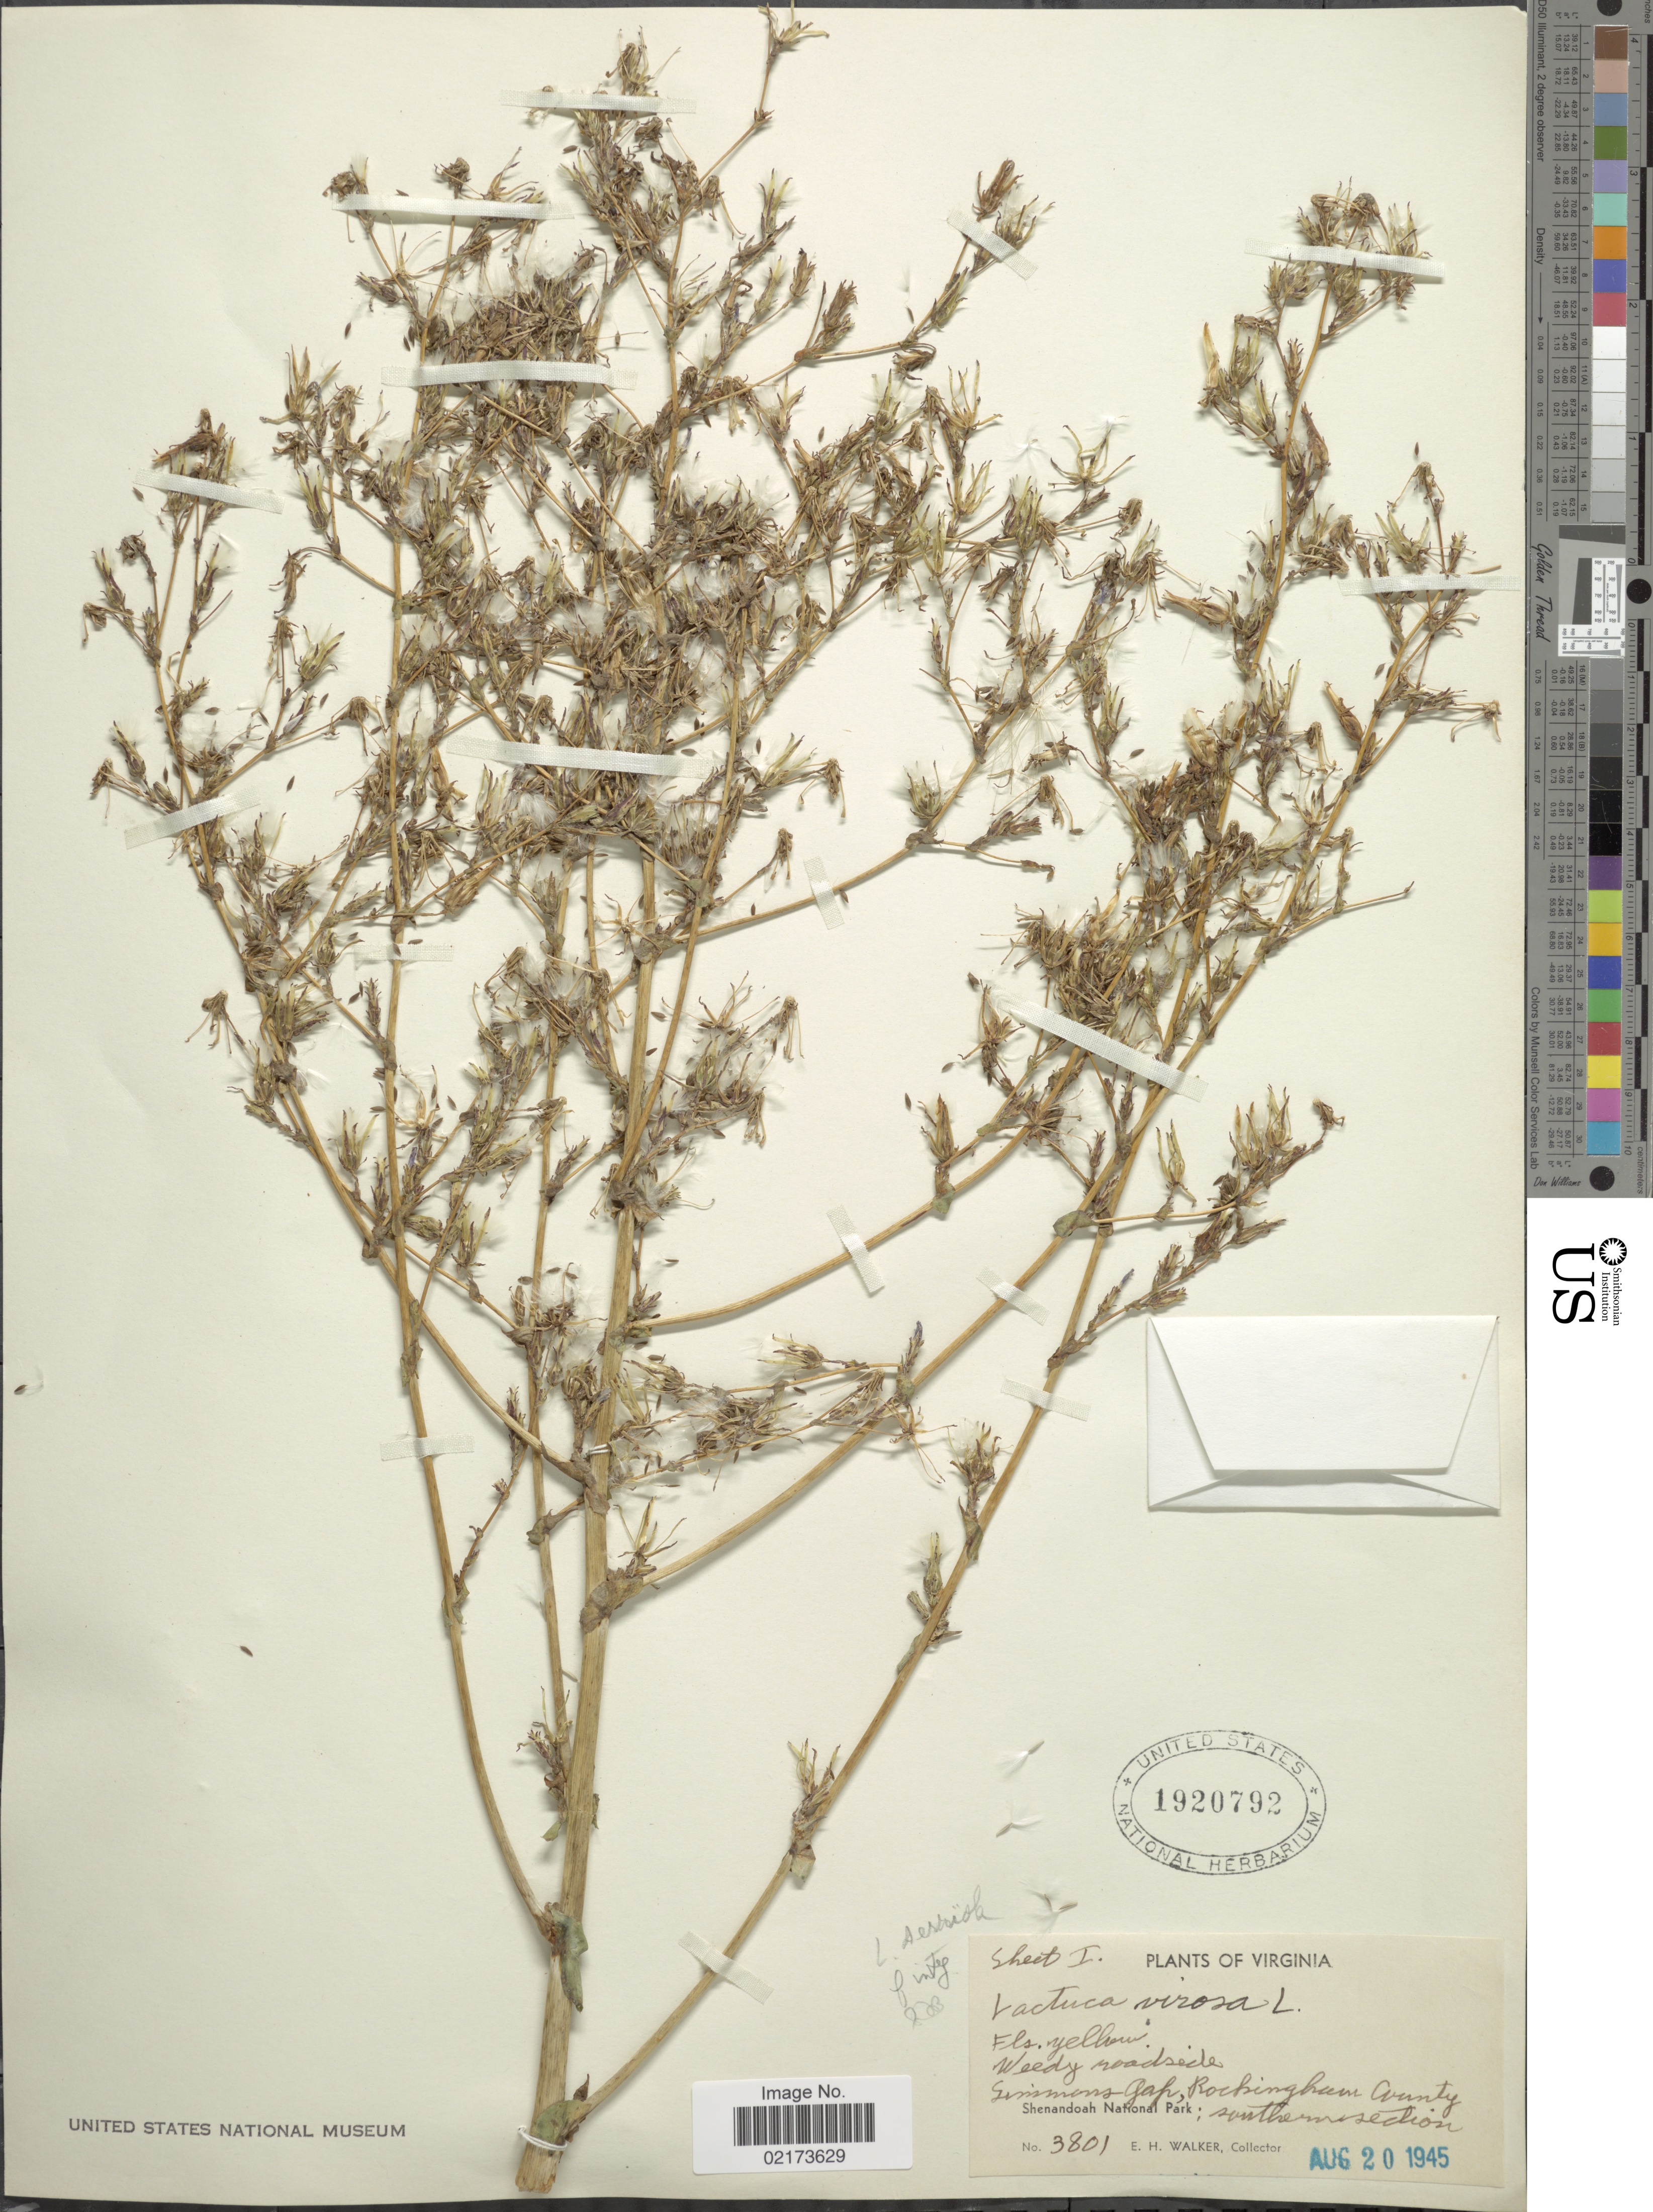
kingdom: Plantae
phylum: Tracheophyta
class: Magnoliopsida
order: Asterales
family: Asteraceae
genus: Lactuca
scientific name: Lactuca serriola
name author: L.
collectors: E. H. Walker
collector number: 3801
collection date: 1945-08-20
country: United States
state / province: Virginia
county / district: Rockingham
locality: Simmons Gap, Rockingham County, Shenandoah National Park, southern section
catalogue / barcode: US 1920792